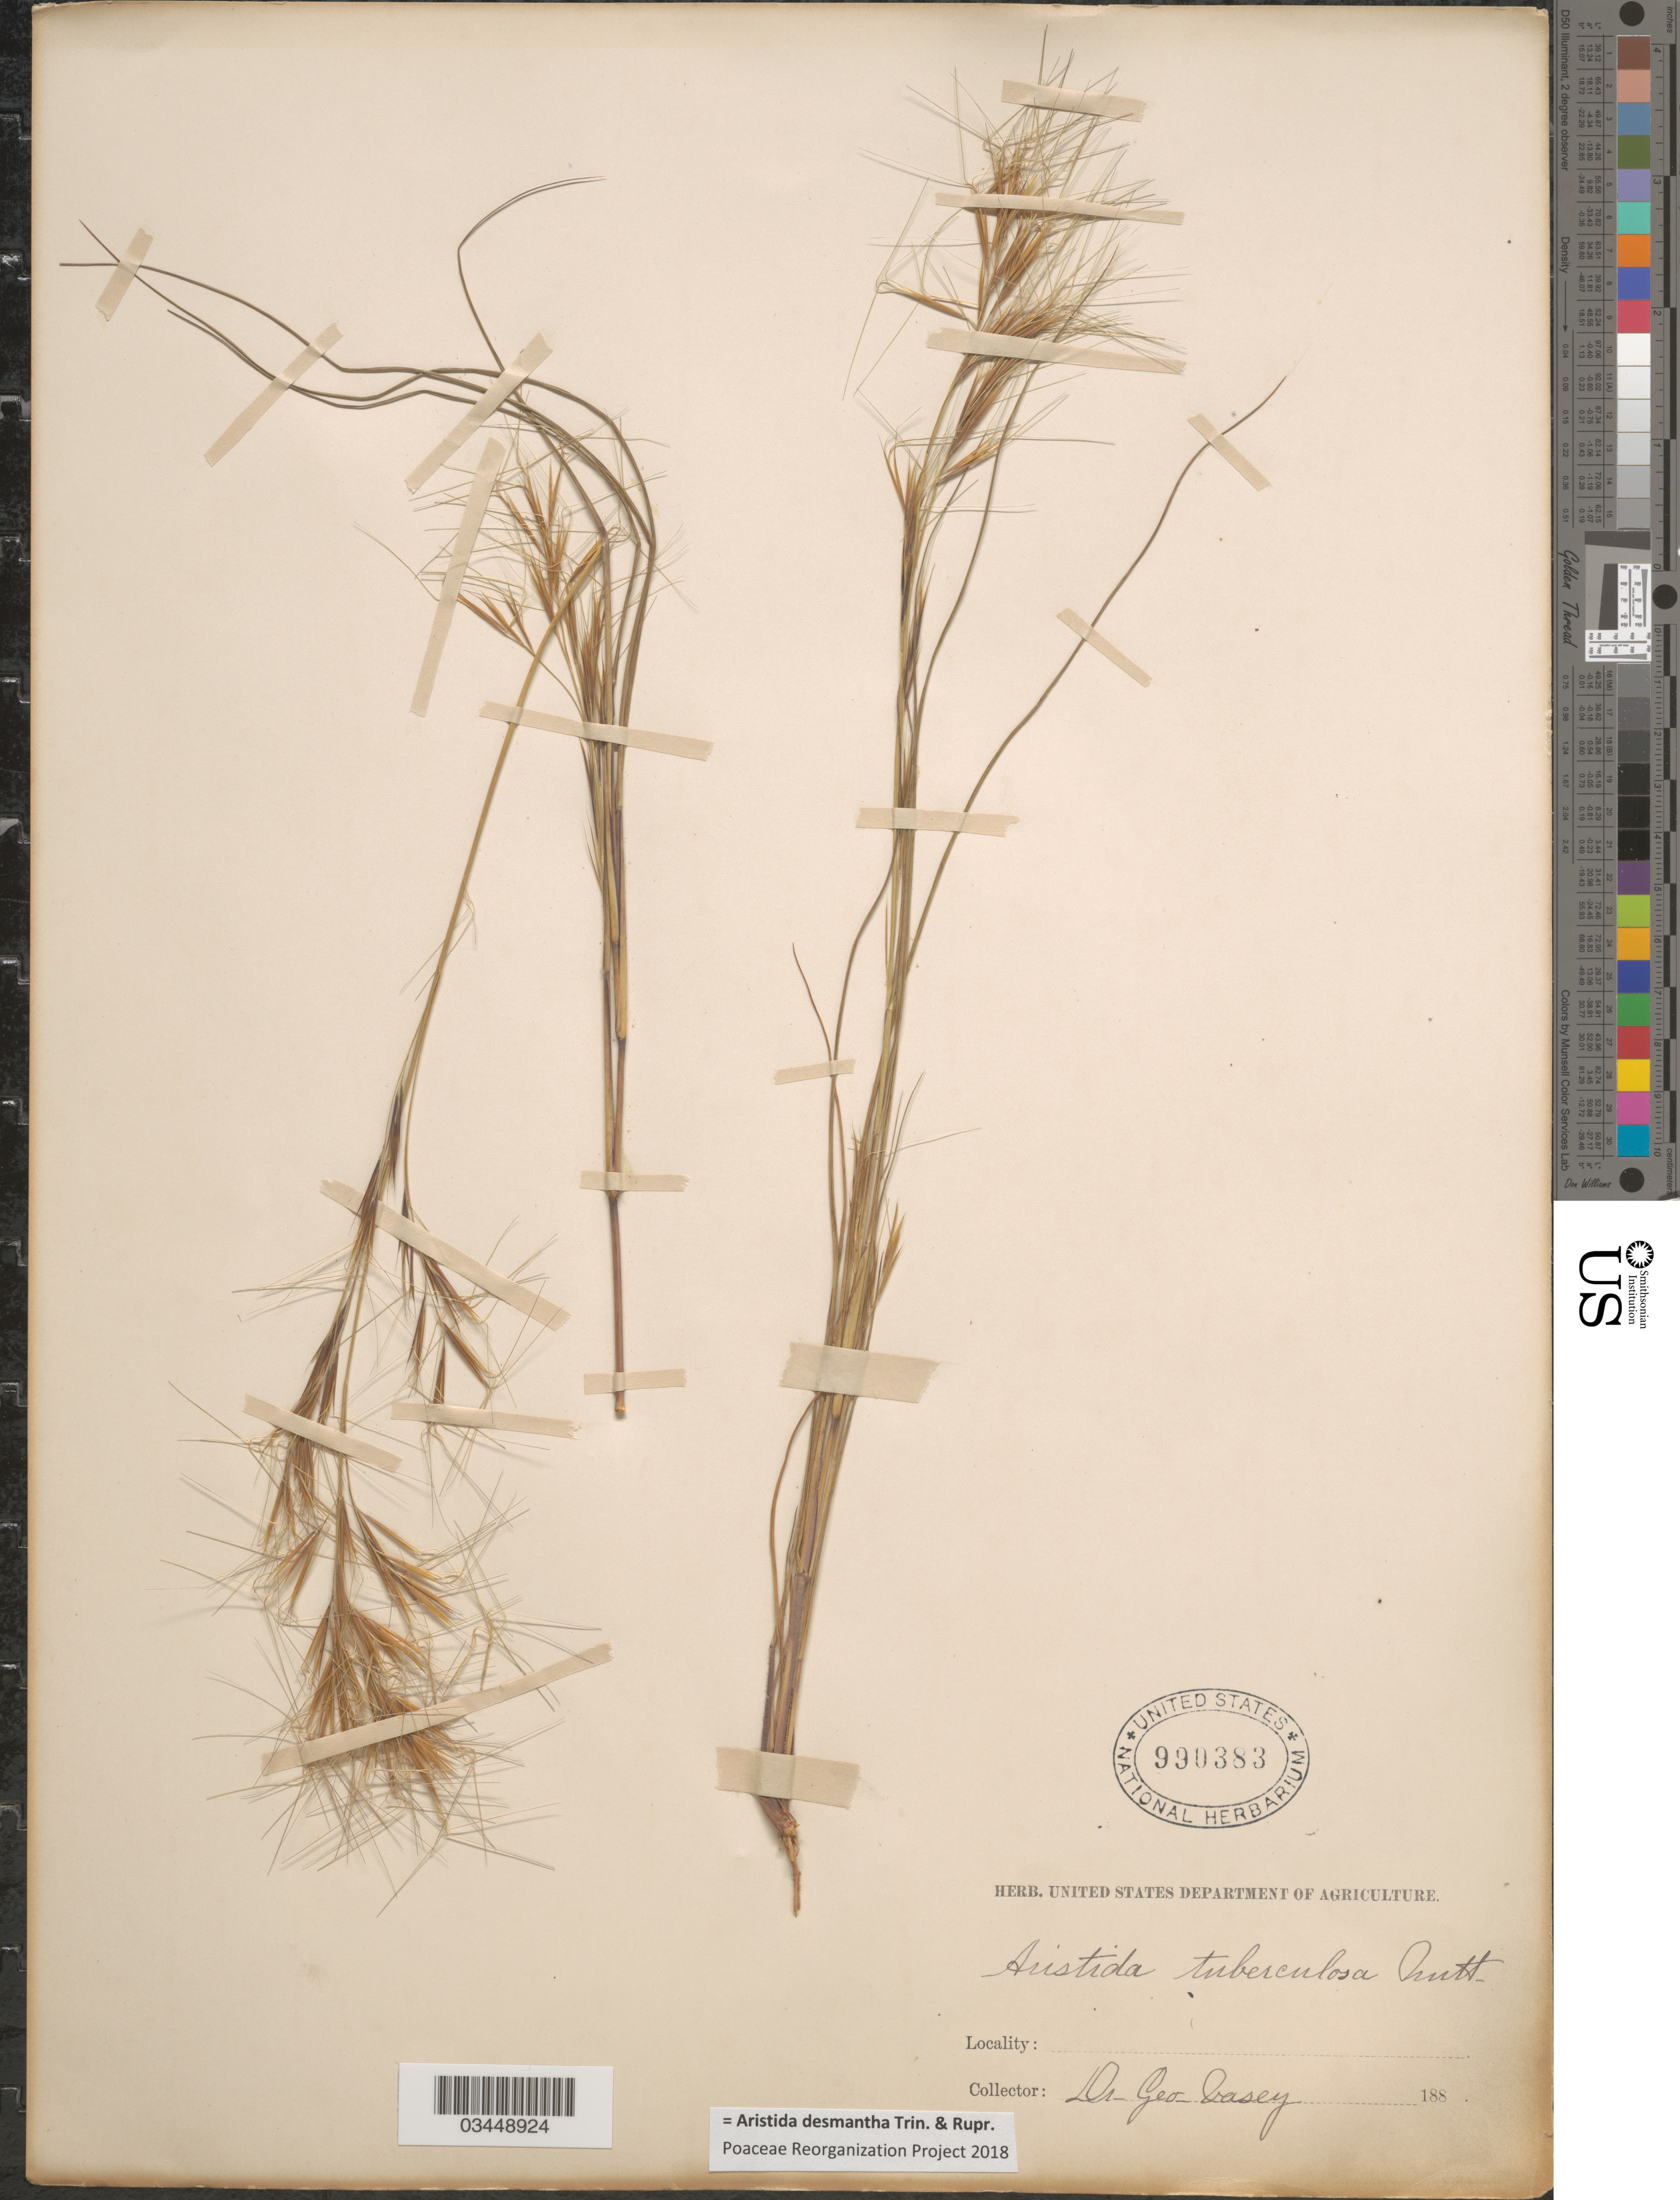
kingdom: Plantae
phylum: Tracheophyta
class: Liliopsida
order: Poales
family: Poaceae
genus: Aristida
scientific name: Aristida desmantha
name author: Trin. & Rupr.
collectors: G. R. Vasey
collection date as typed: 188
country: United States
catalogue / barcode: US 990383